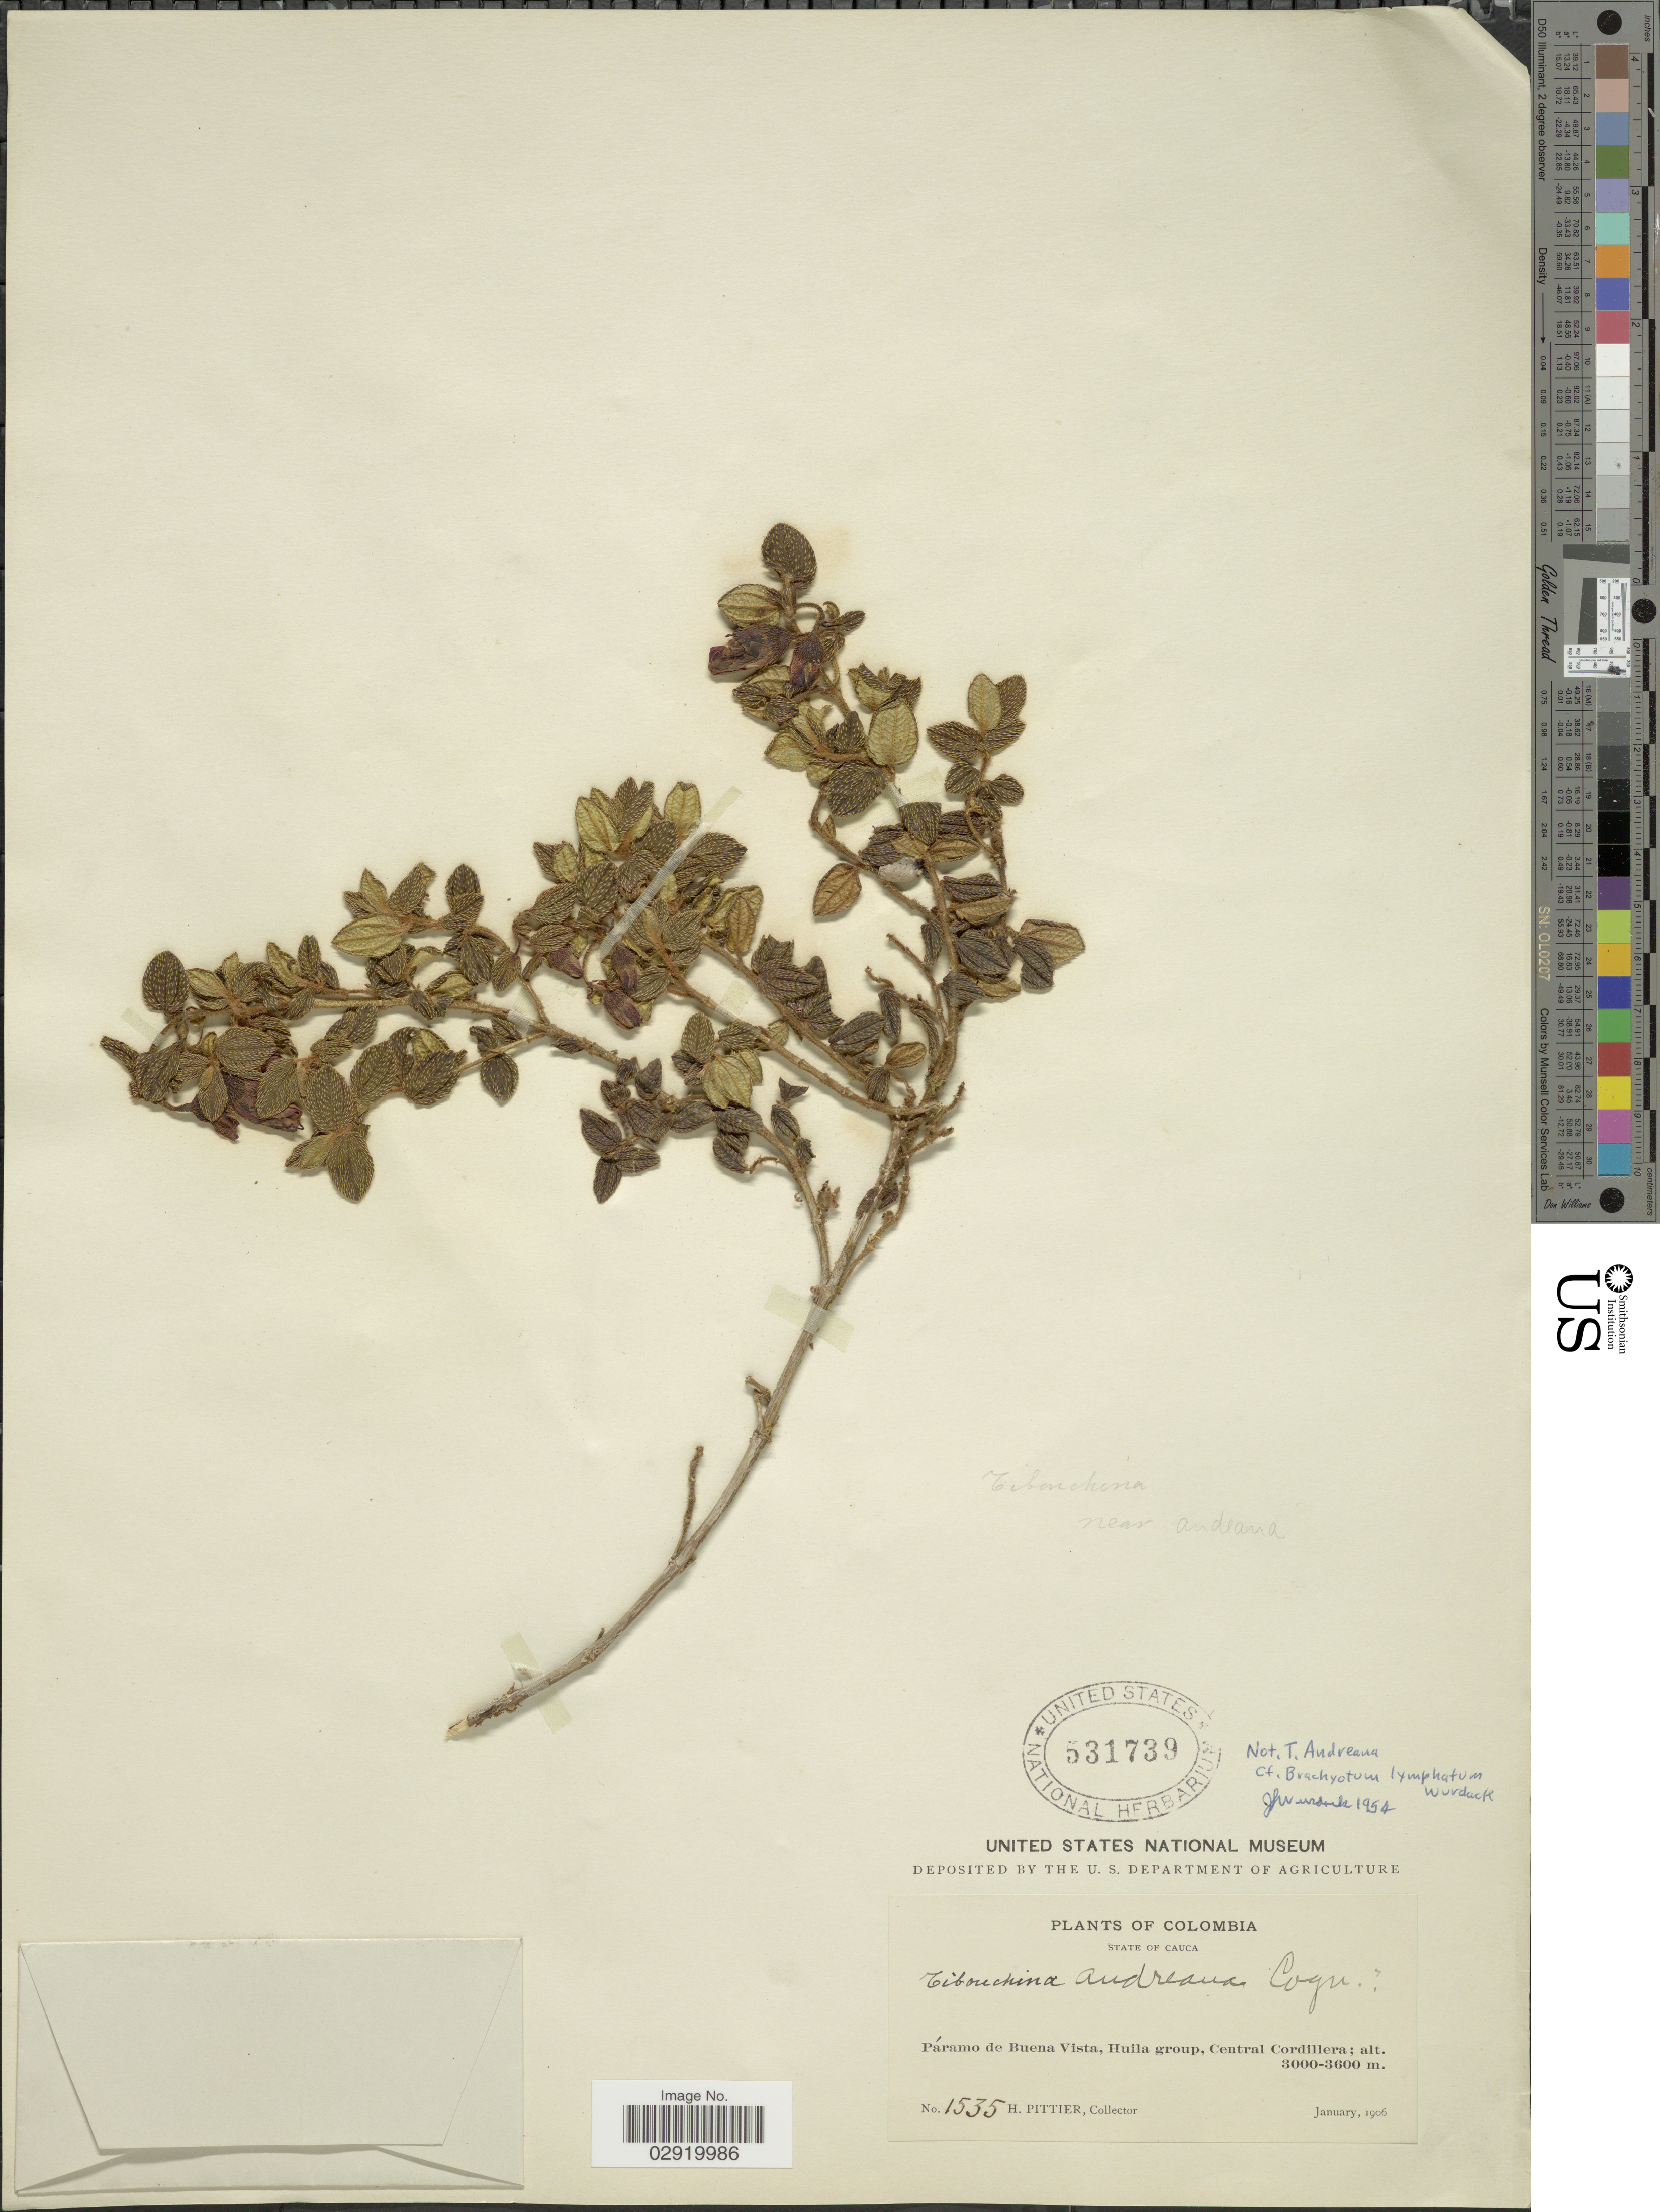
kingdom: Plantae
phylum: Tracheophyta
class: Magnoliopsida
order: Myrtales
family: Melastomataceae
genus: Brachyotum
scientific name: Brachyotum lymphatum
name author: Wurdack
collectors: H. F. Pittier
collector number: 1535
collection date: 1906-01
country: Colombia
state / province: Cauca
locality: Páramo de Bueno Vista, Huila group, Central Cordillera.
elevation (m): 3000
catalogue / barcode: US 531739